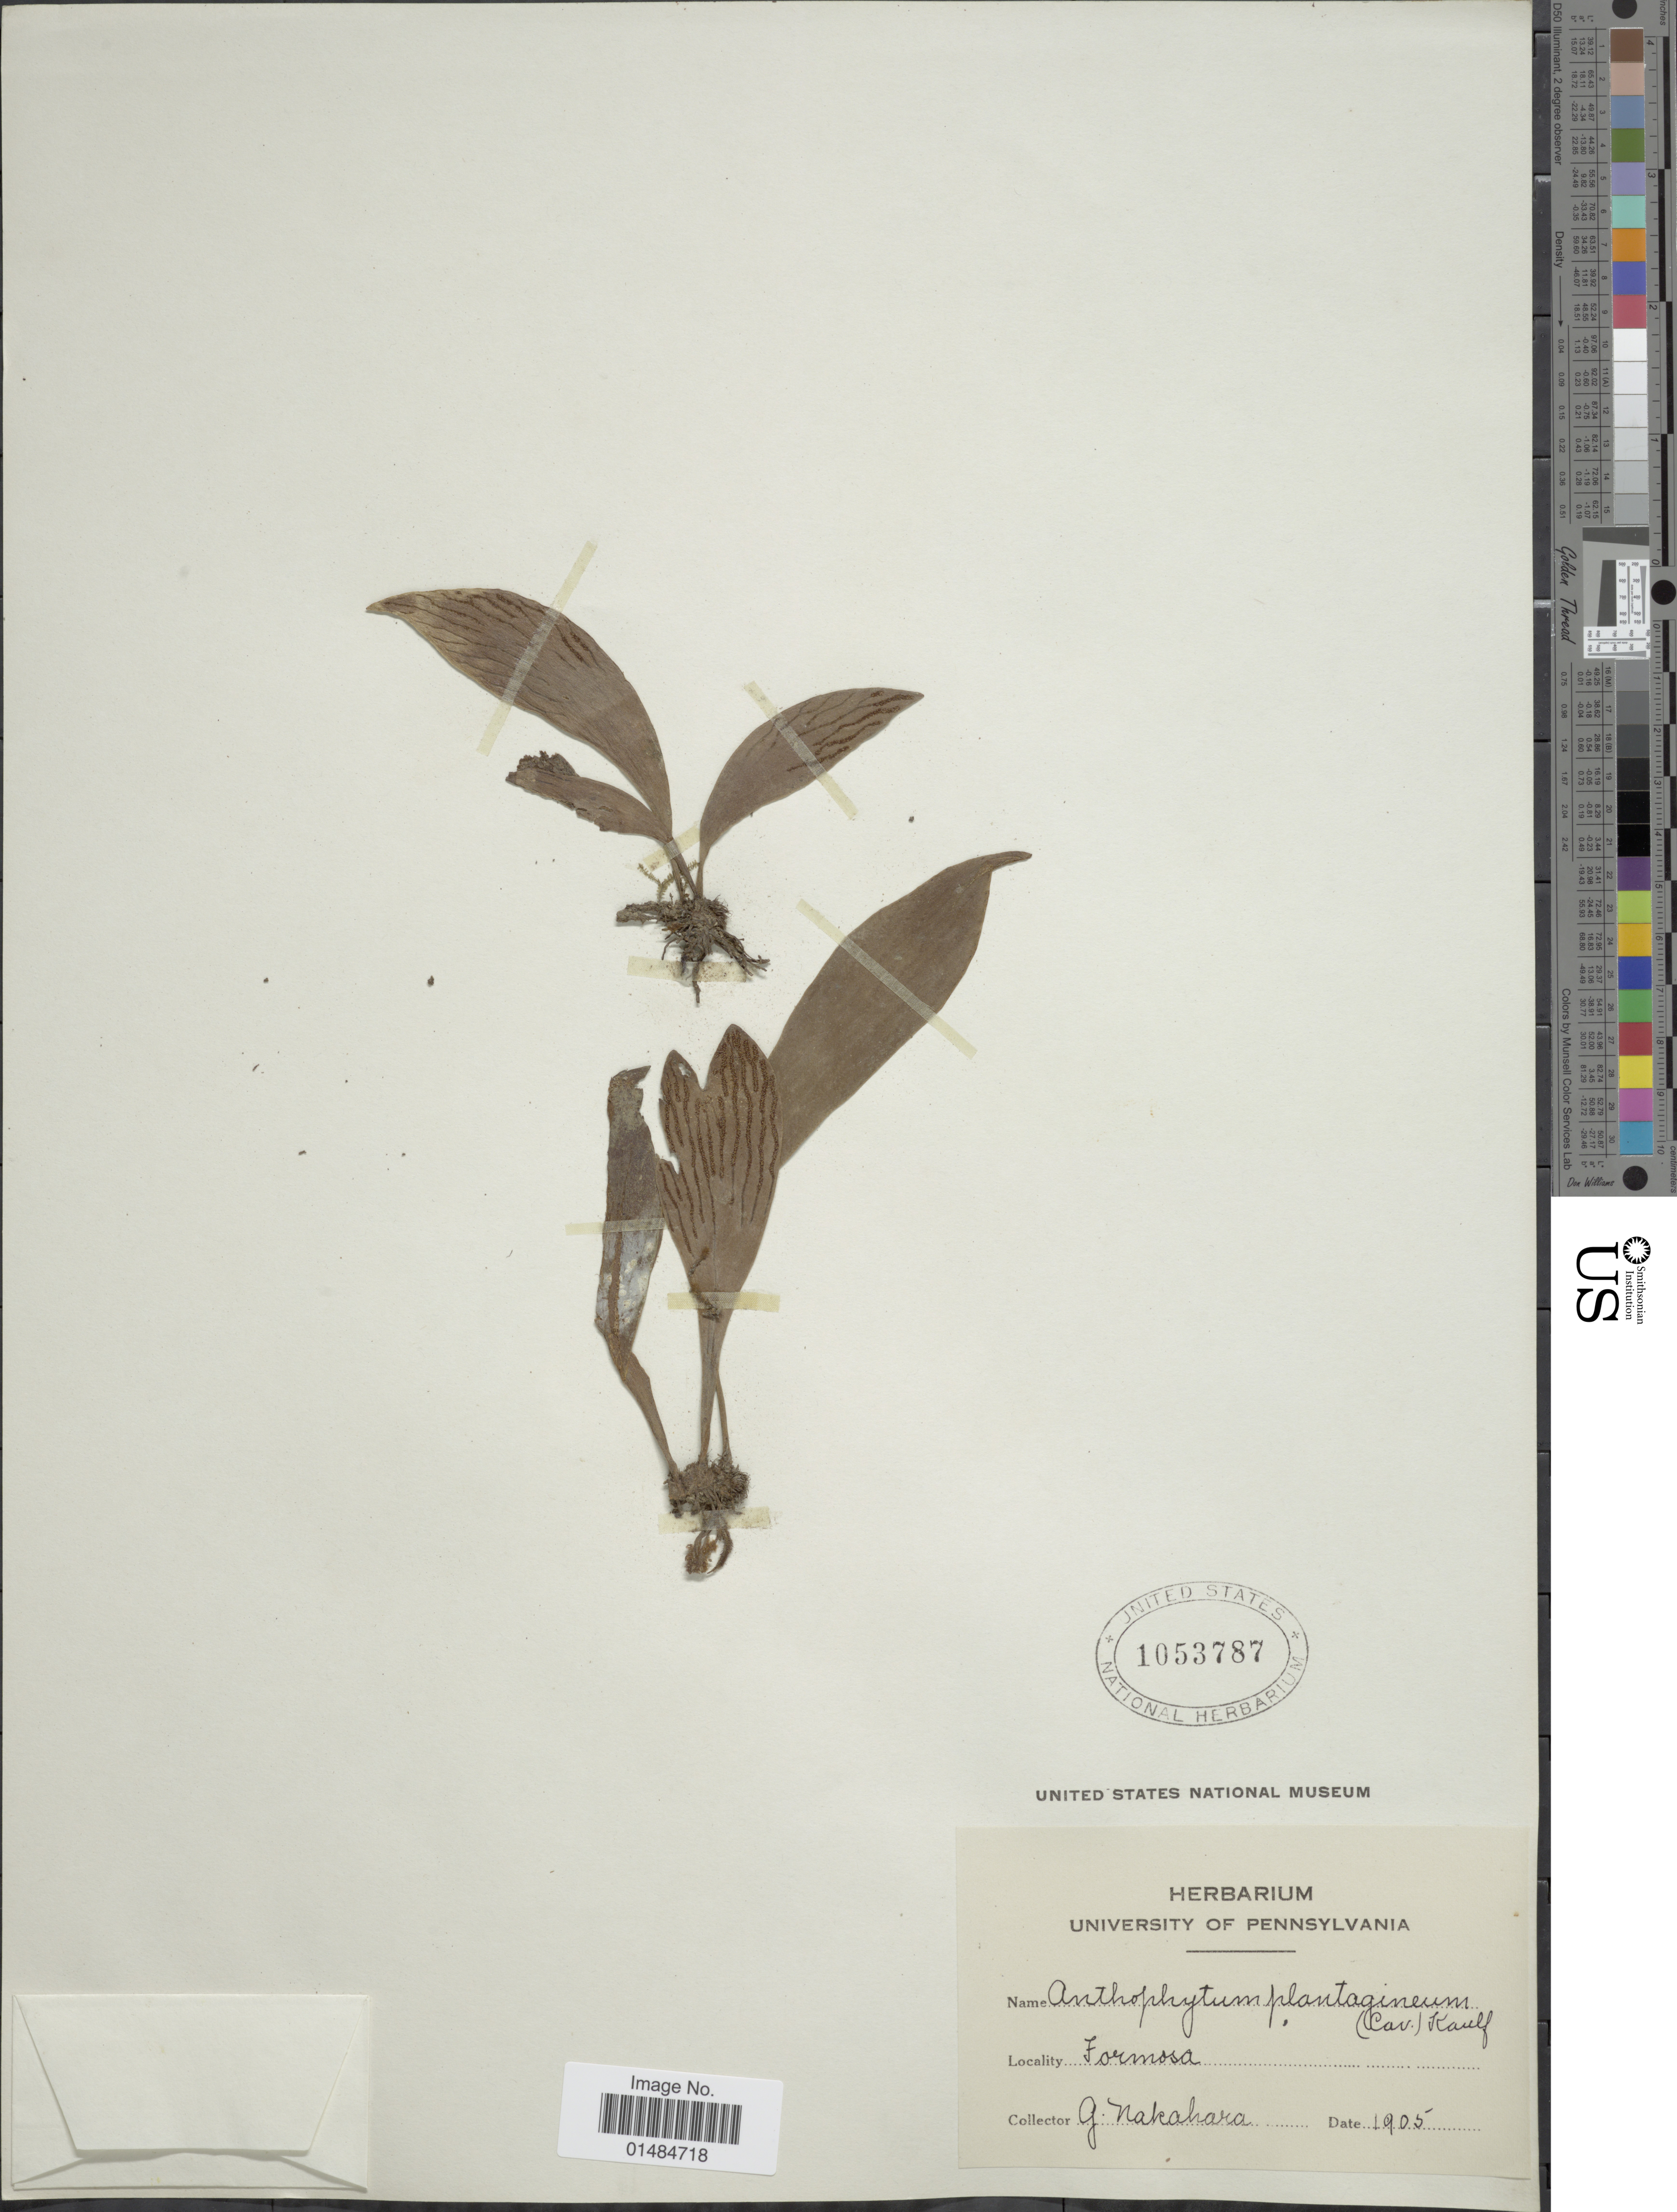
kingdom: Plantae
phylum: Tracheophyta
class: Polypodiopsida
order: Polypodiales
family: Pteridaceae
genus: Antrophyum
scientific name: Antrophyum formosanum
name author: Hieron.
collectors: G. Nakahara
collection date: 1905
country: Taiwan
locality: Formosa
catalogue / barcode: US 1053787